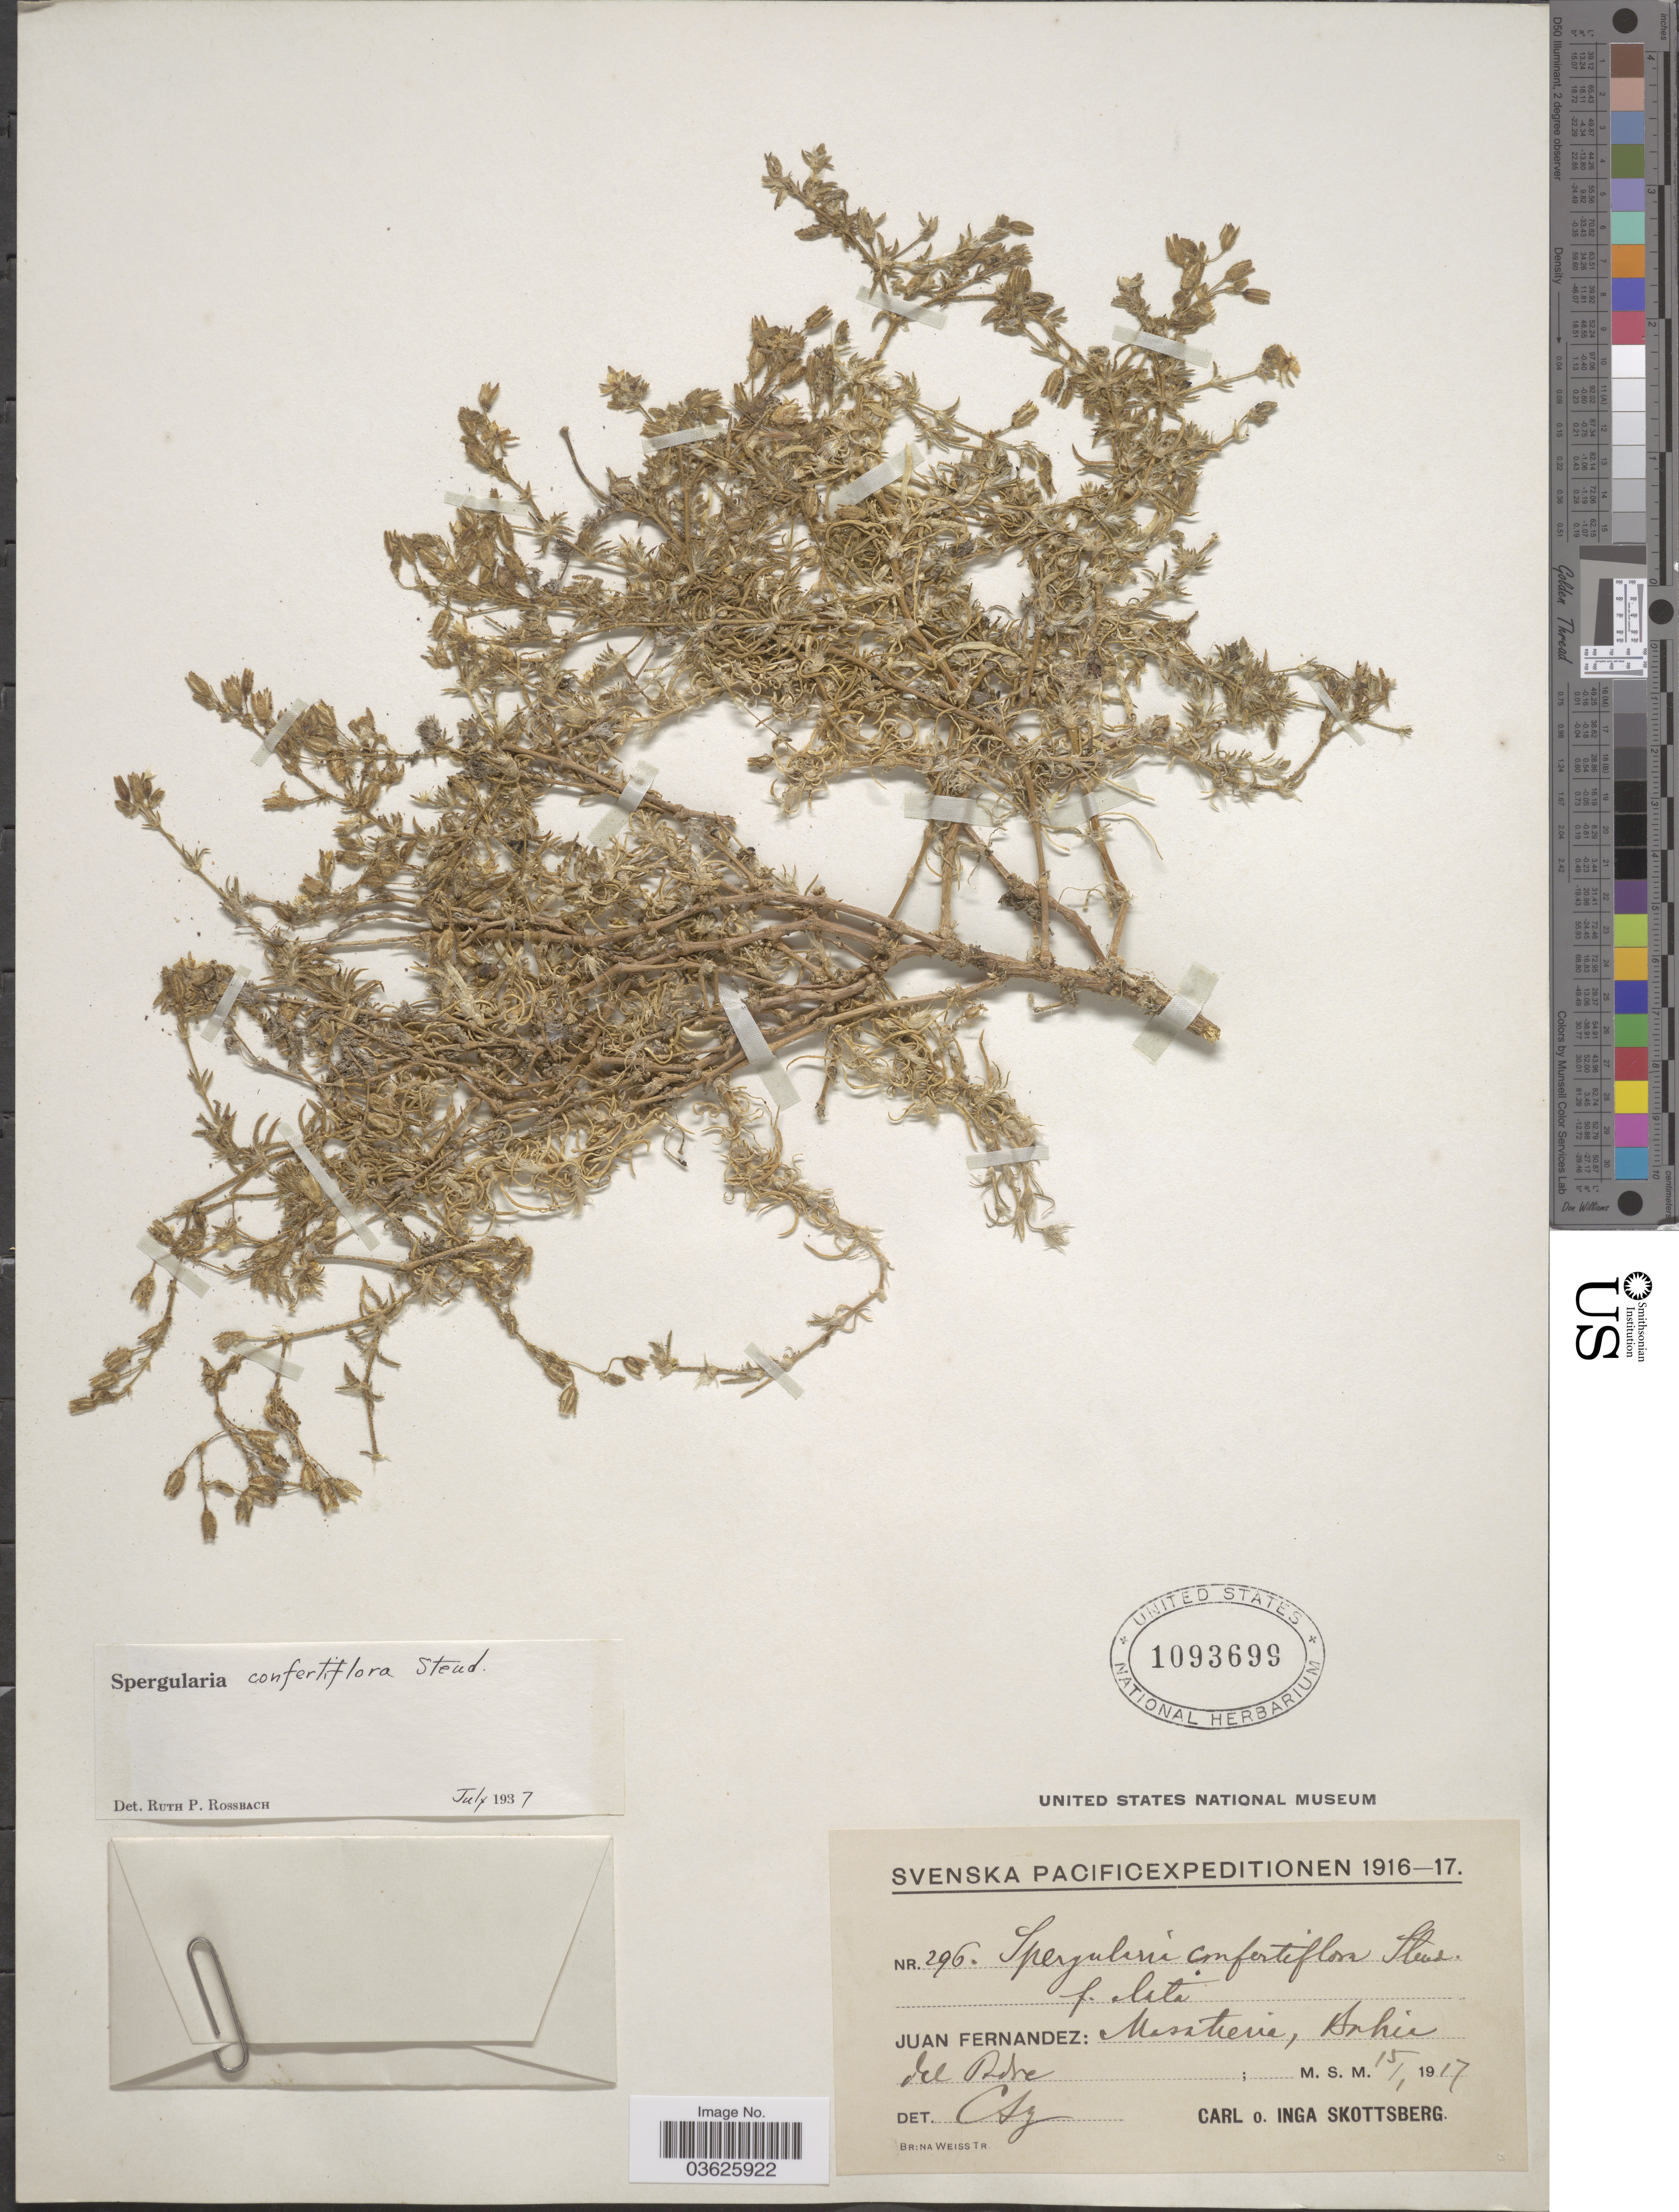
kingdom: Plantae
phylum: Tracheophyta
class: Magnoliopsida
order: Caryophyllales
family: Caryophyllaceae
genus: Spergularia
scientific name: Spergularia confertiflora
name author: Steud.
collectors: C. Skottsberg & I. Skottsberg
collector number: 296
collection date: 1917-01-15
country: Chile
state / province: Valparaíso (V)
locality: Juan Fernandez: Masatierra, Bahia del Padre.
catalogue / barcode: US 1093699